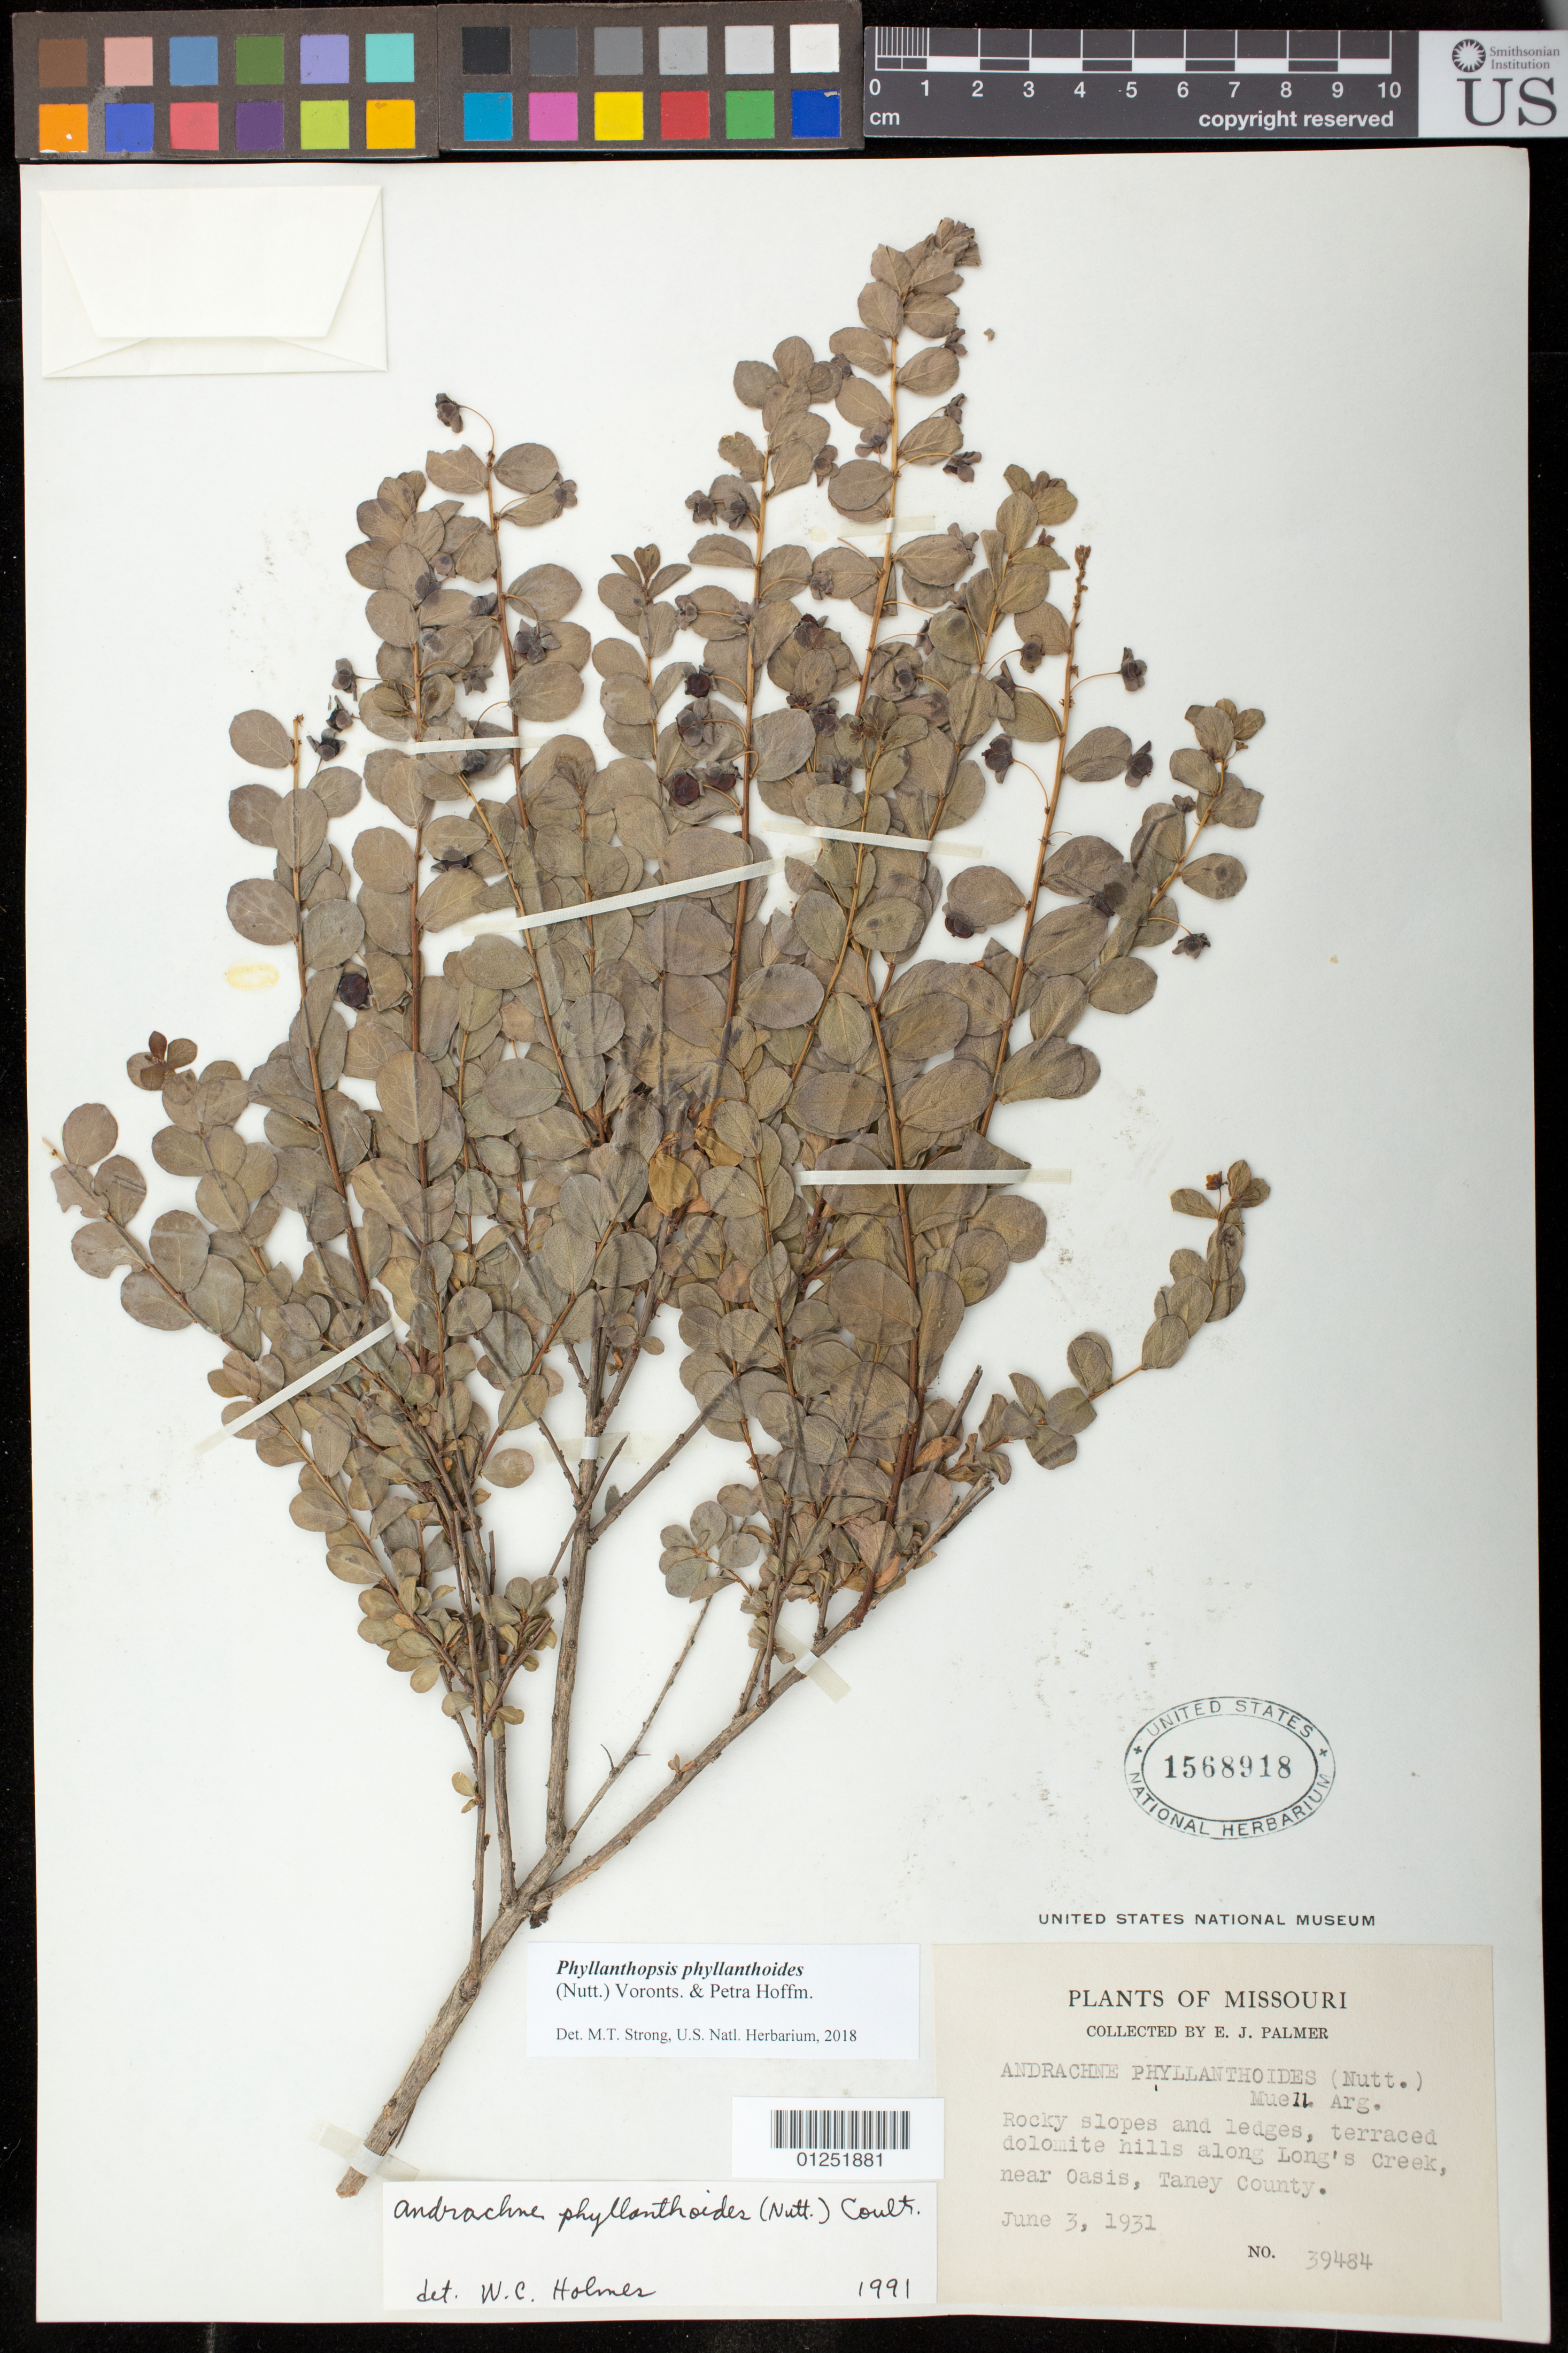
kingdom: Plantae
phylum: Tracheophyta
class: Magnoliopsida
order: Malpighiales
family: Phyllanthaceae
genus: Phyllanthopsis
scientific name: Phyllanthopsis phyllanthoides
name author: (Nutt.) Voronts. & Petra Hoffm.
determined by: Strong, M. T., (US), Smithsonian Institution - National Museum of Natural History (UNITED STATES)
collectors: E. J. Palmer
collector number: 39484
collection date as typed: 3 Jun 1931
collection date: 1931-06-03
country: United States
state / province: Missouri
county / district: Taney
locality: Along Long's Creek, near Oasis.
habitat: Rocky slopes and ledges, terraced dolomite hills.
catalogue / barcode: US 1568918